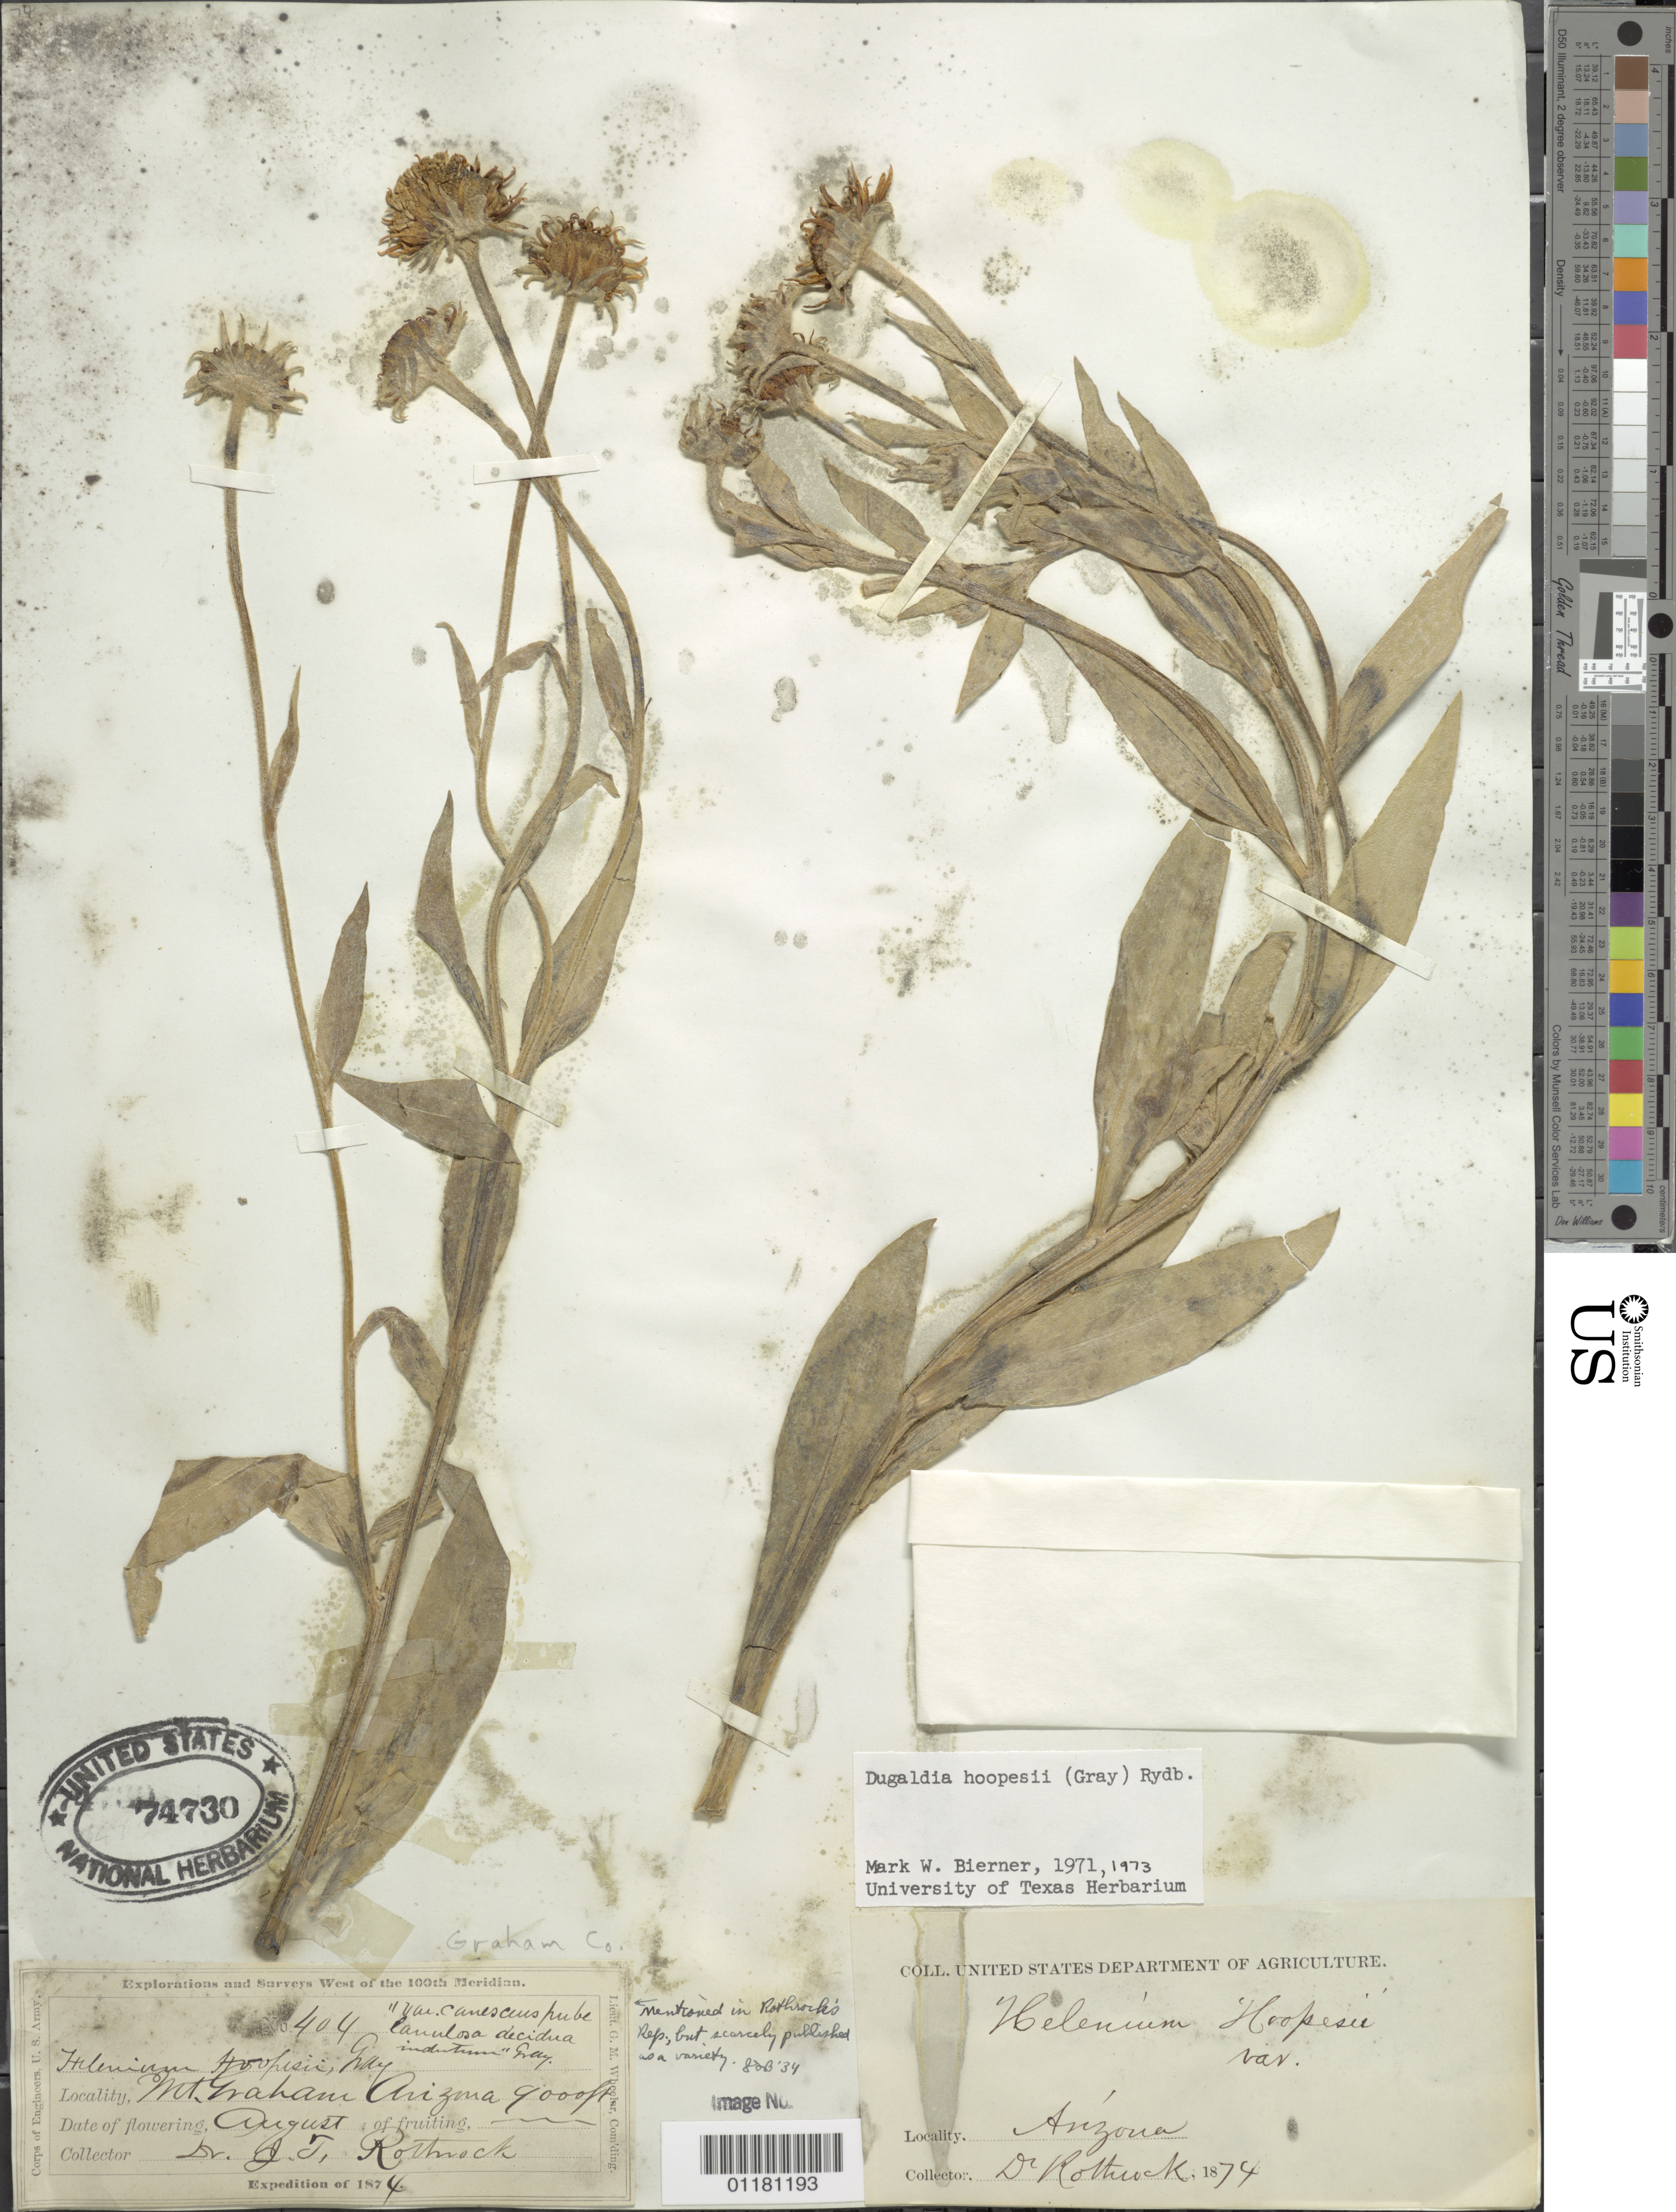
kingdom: Plantae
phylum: Tracheophyta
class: Magnoliopsida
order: Asterales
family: Asteraceae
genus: Dugaldia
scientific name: Dugaldia hoopesii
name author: (A. Gray) Rydb.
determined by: Bierner, M. W.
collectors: J. T. Rothrock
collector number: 404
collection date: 1874-08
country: United States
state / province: Arizona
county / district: Graham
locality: Mt. Graham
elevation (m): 2743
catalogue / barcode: US 74730